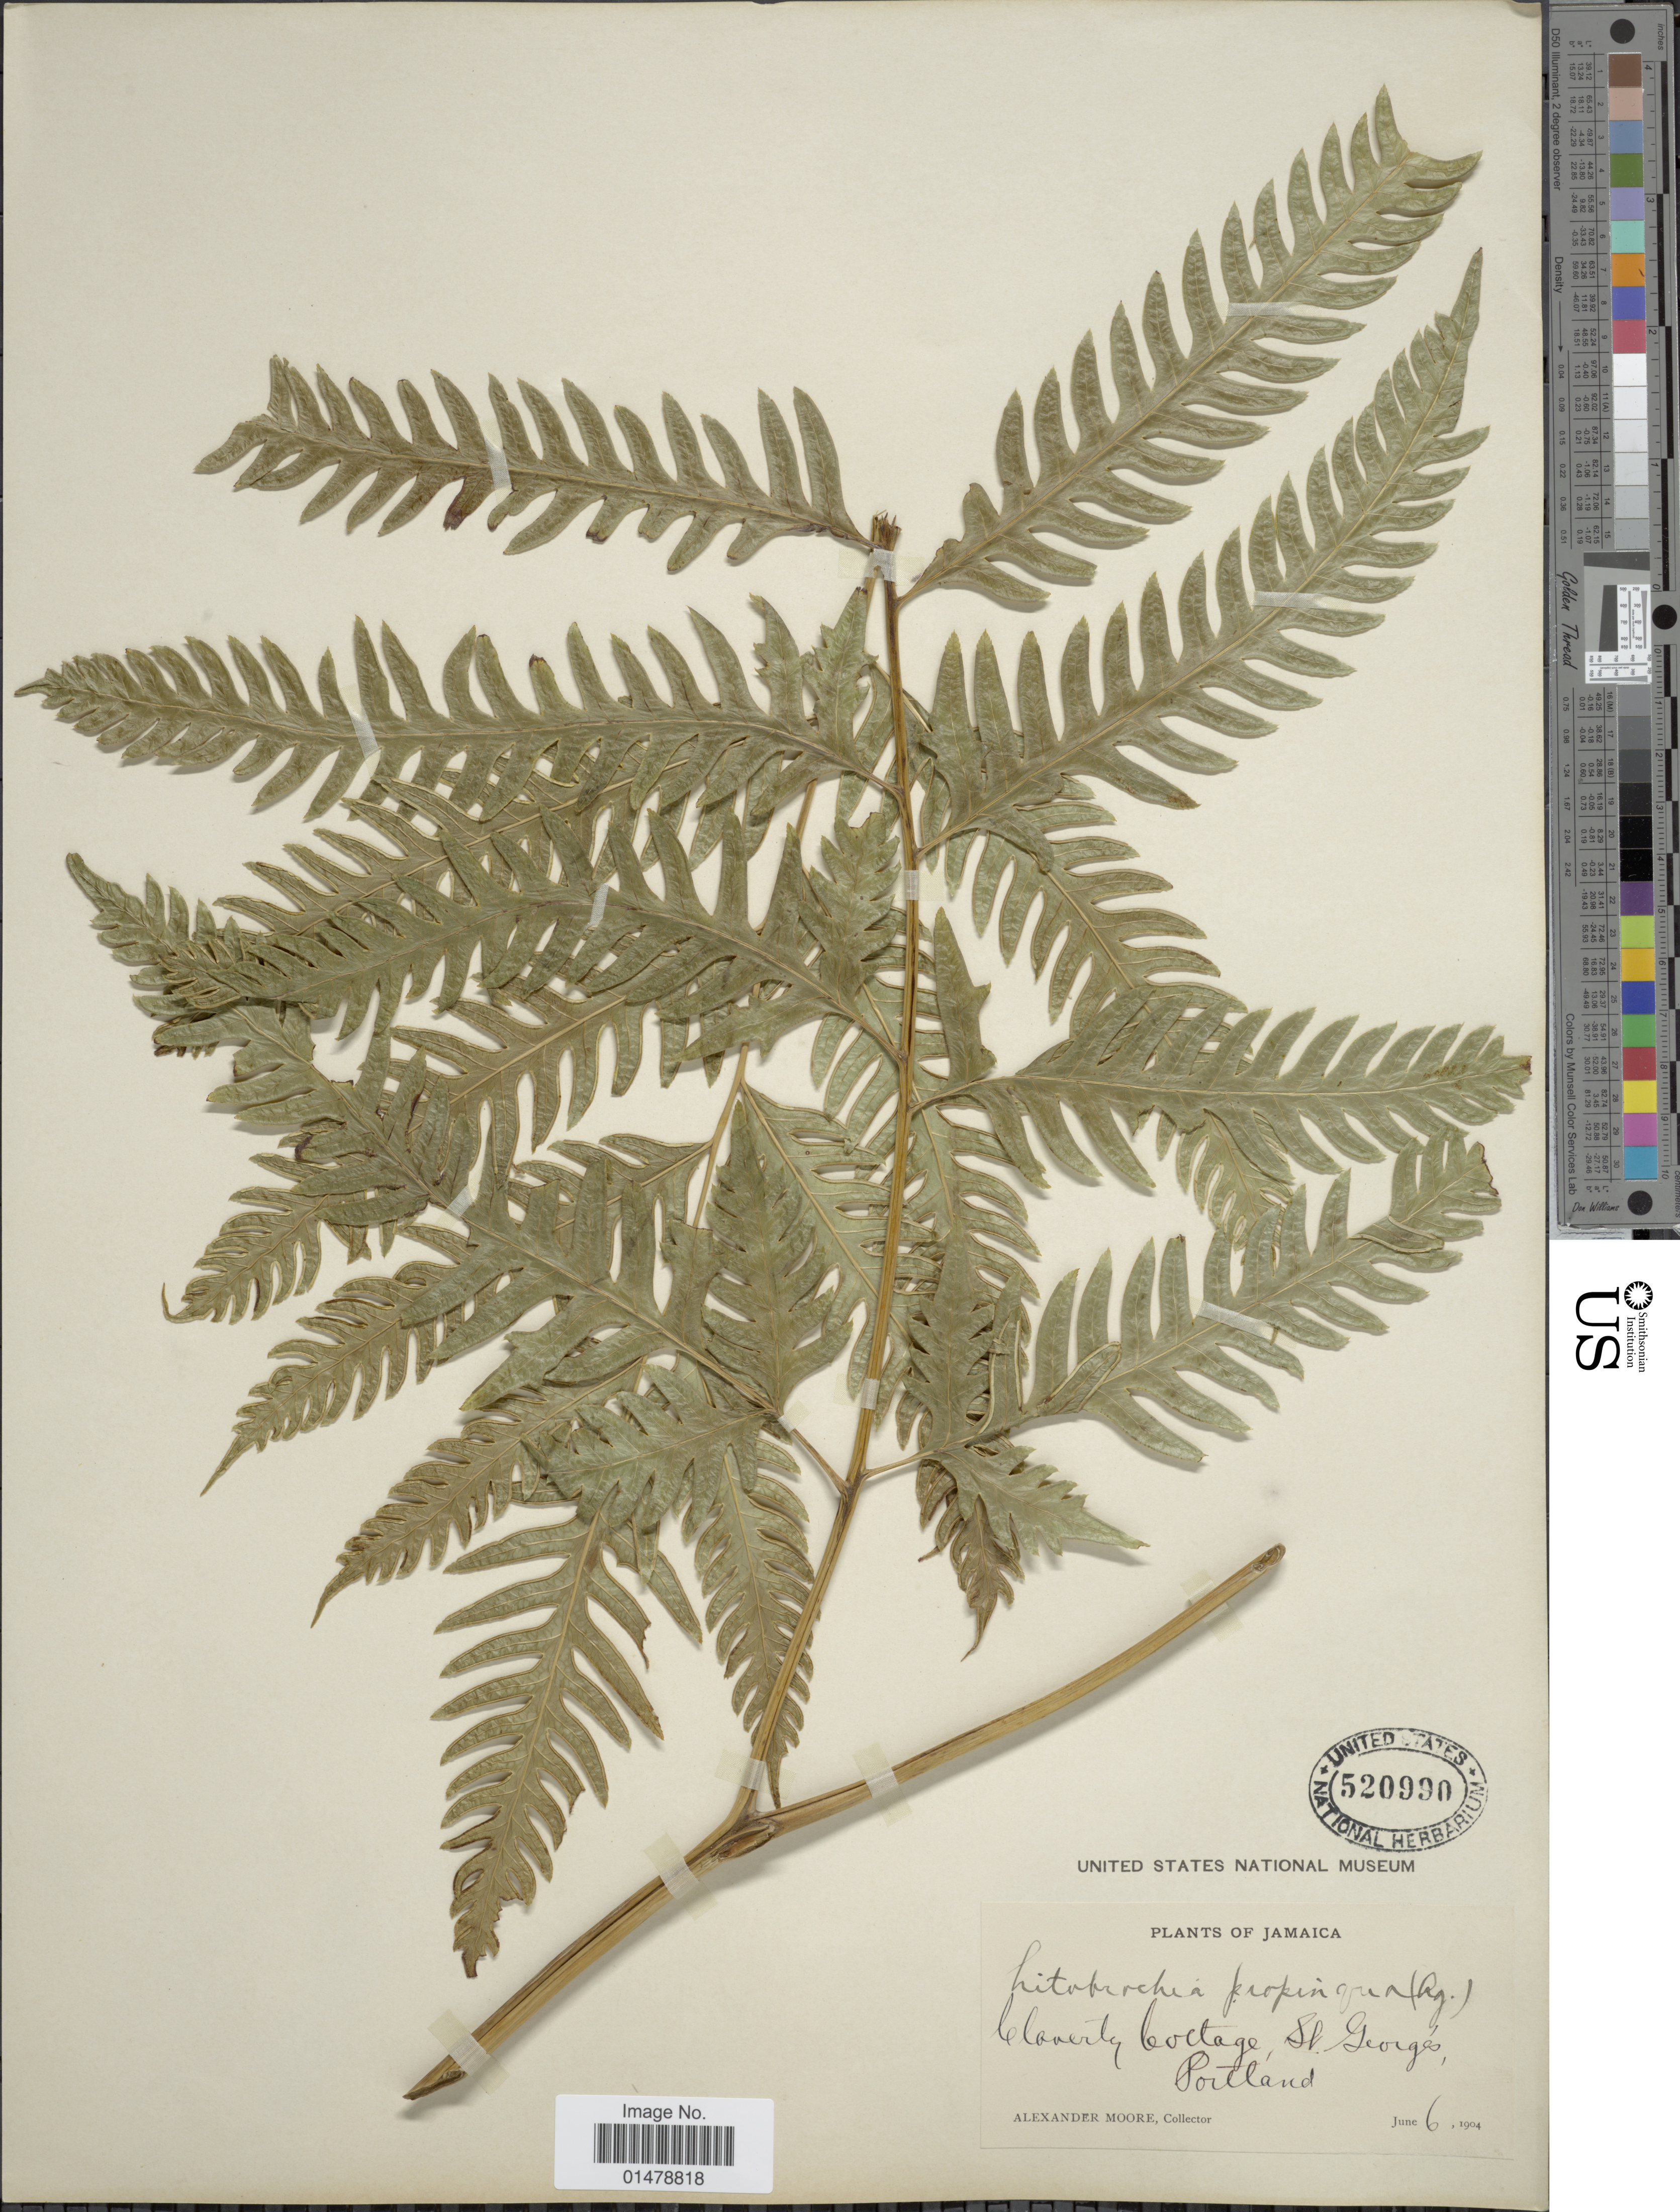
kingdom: Plantae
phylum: Tracheophyta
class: Polypodiopsida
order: Polypodiales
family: Pteridaceae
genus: Pteris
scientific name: Pteris propinqua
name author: J. Agardh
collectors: A. Moore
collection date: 1904-06-06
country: Jamaica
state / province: Portland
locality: Claverty Cottage, St. George's.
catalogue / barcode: US 520990